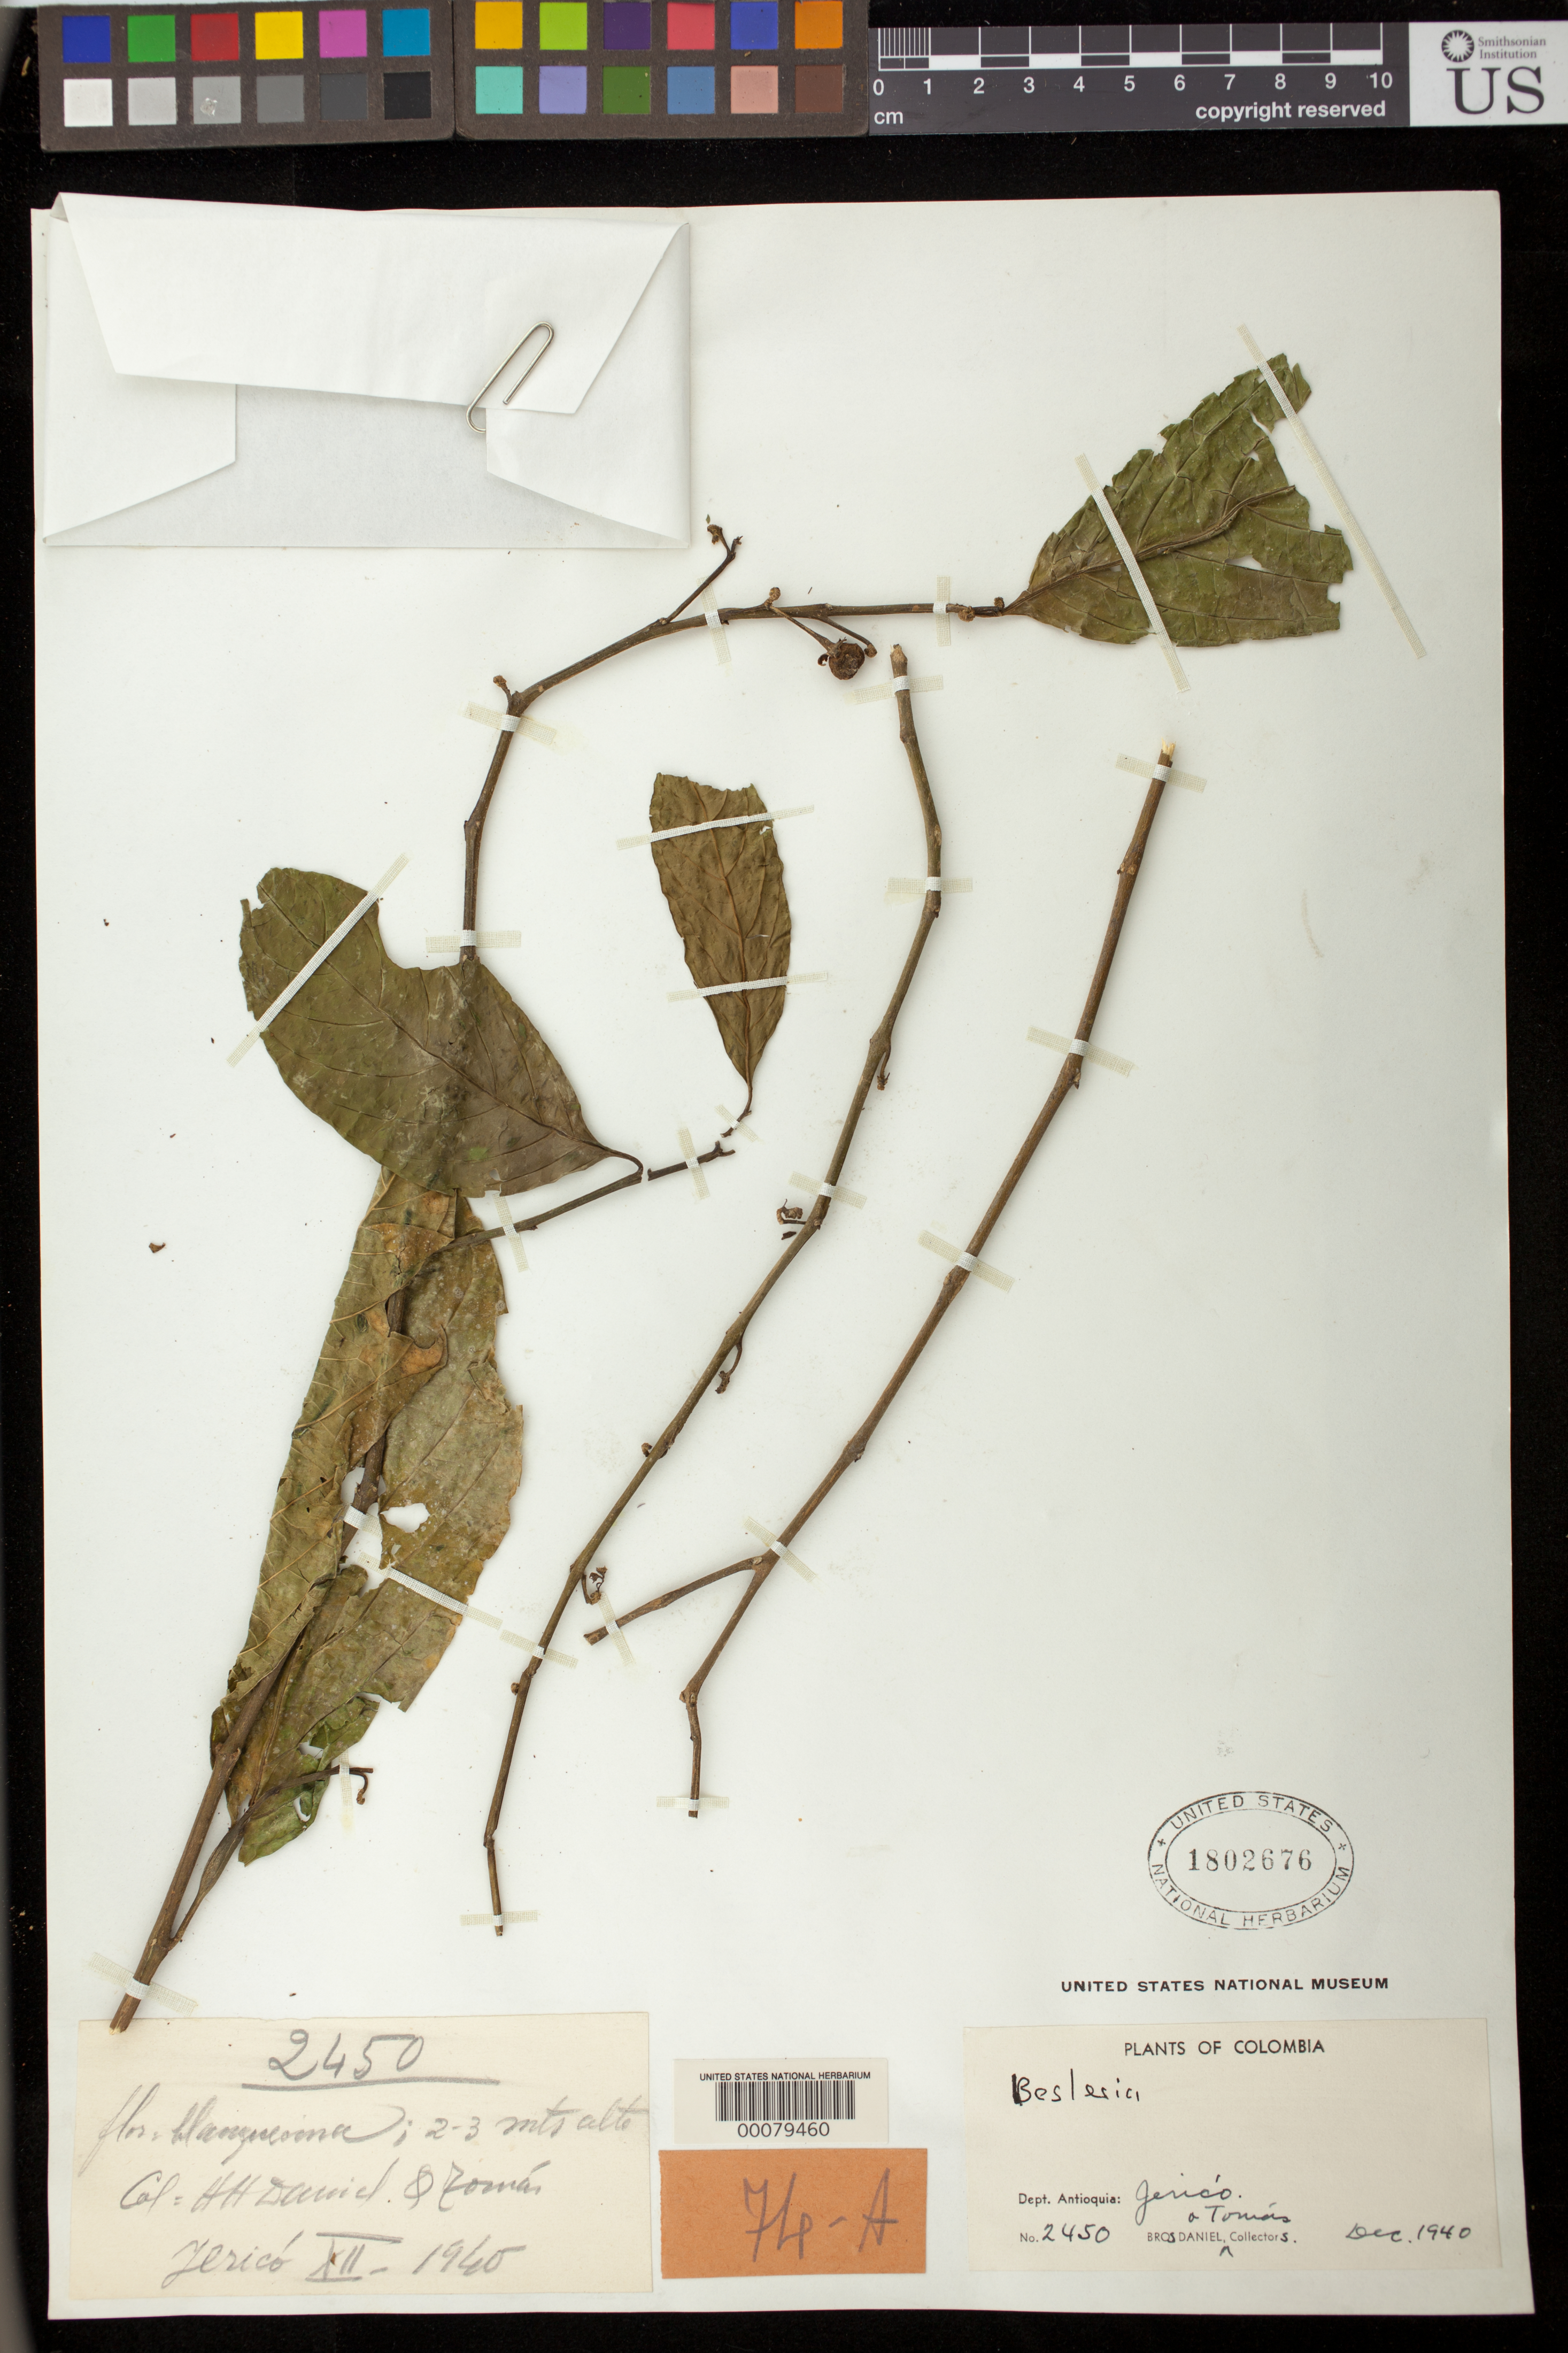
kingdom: Plantae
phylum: Tracheophyta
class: Magnoliopsida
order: Lamiales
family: Gesneriaceae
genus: Besleria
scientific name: Besleria sp.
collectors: Bro. Daniel & B. Tomas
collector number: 2450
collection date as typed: Dec 1940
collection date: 1940-12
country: Colombia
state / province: Antioquia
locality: Jerico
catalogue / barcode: US 1802676